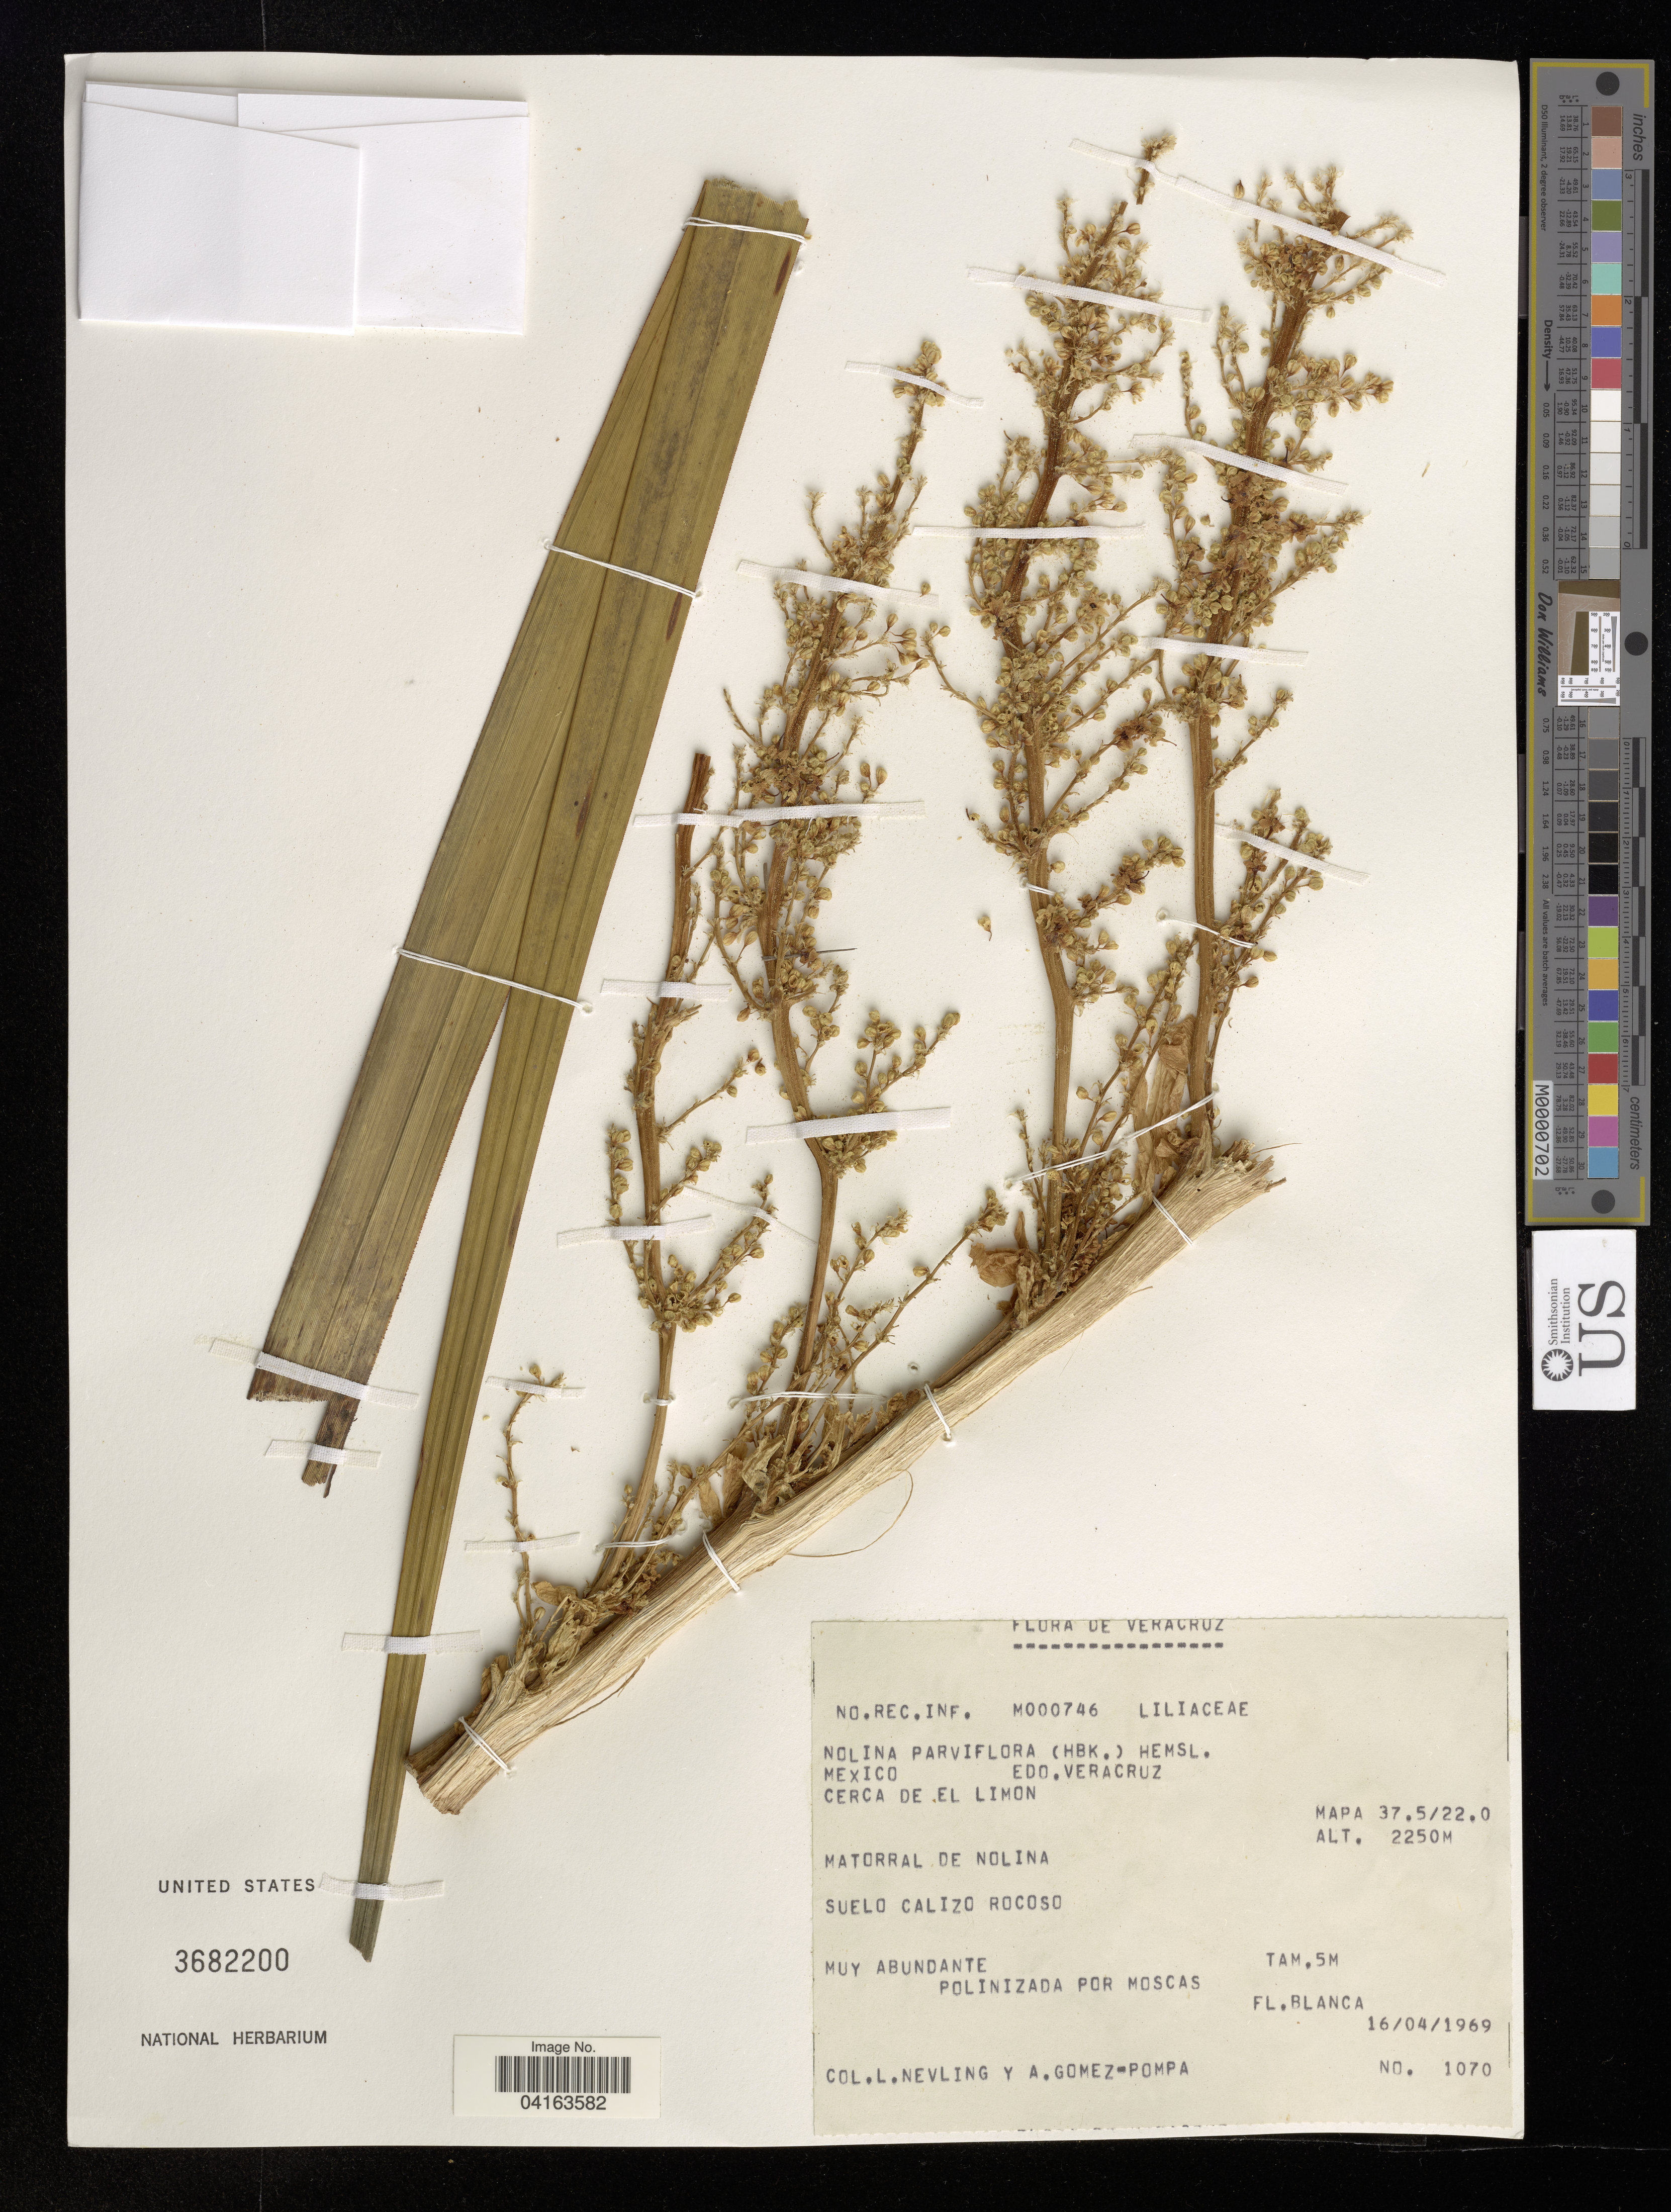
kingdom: Plantae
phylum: Tracheophyta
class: Liliopsida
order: Asparagales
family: Asparagaceae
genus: Nolina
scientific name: Nolina parviflora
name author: (Kunth) Hemsl.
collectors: L. Nevling & A. Gómez Pompa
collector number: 1070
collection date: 1969-04-16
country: Mexico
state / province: Veracruz Llave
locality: Cerca de El Limon.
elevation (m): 2250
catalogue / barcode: US 3682200